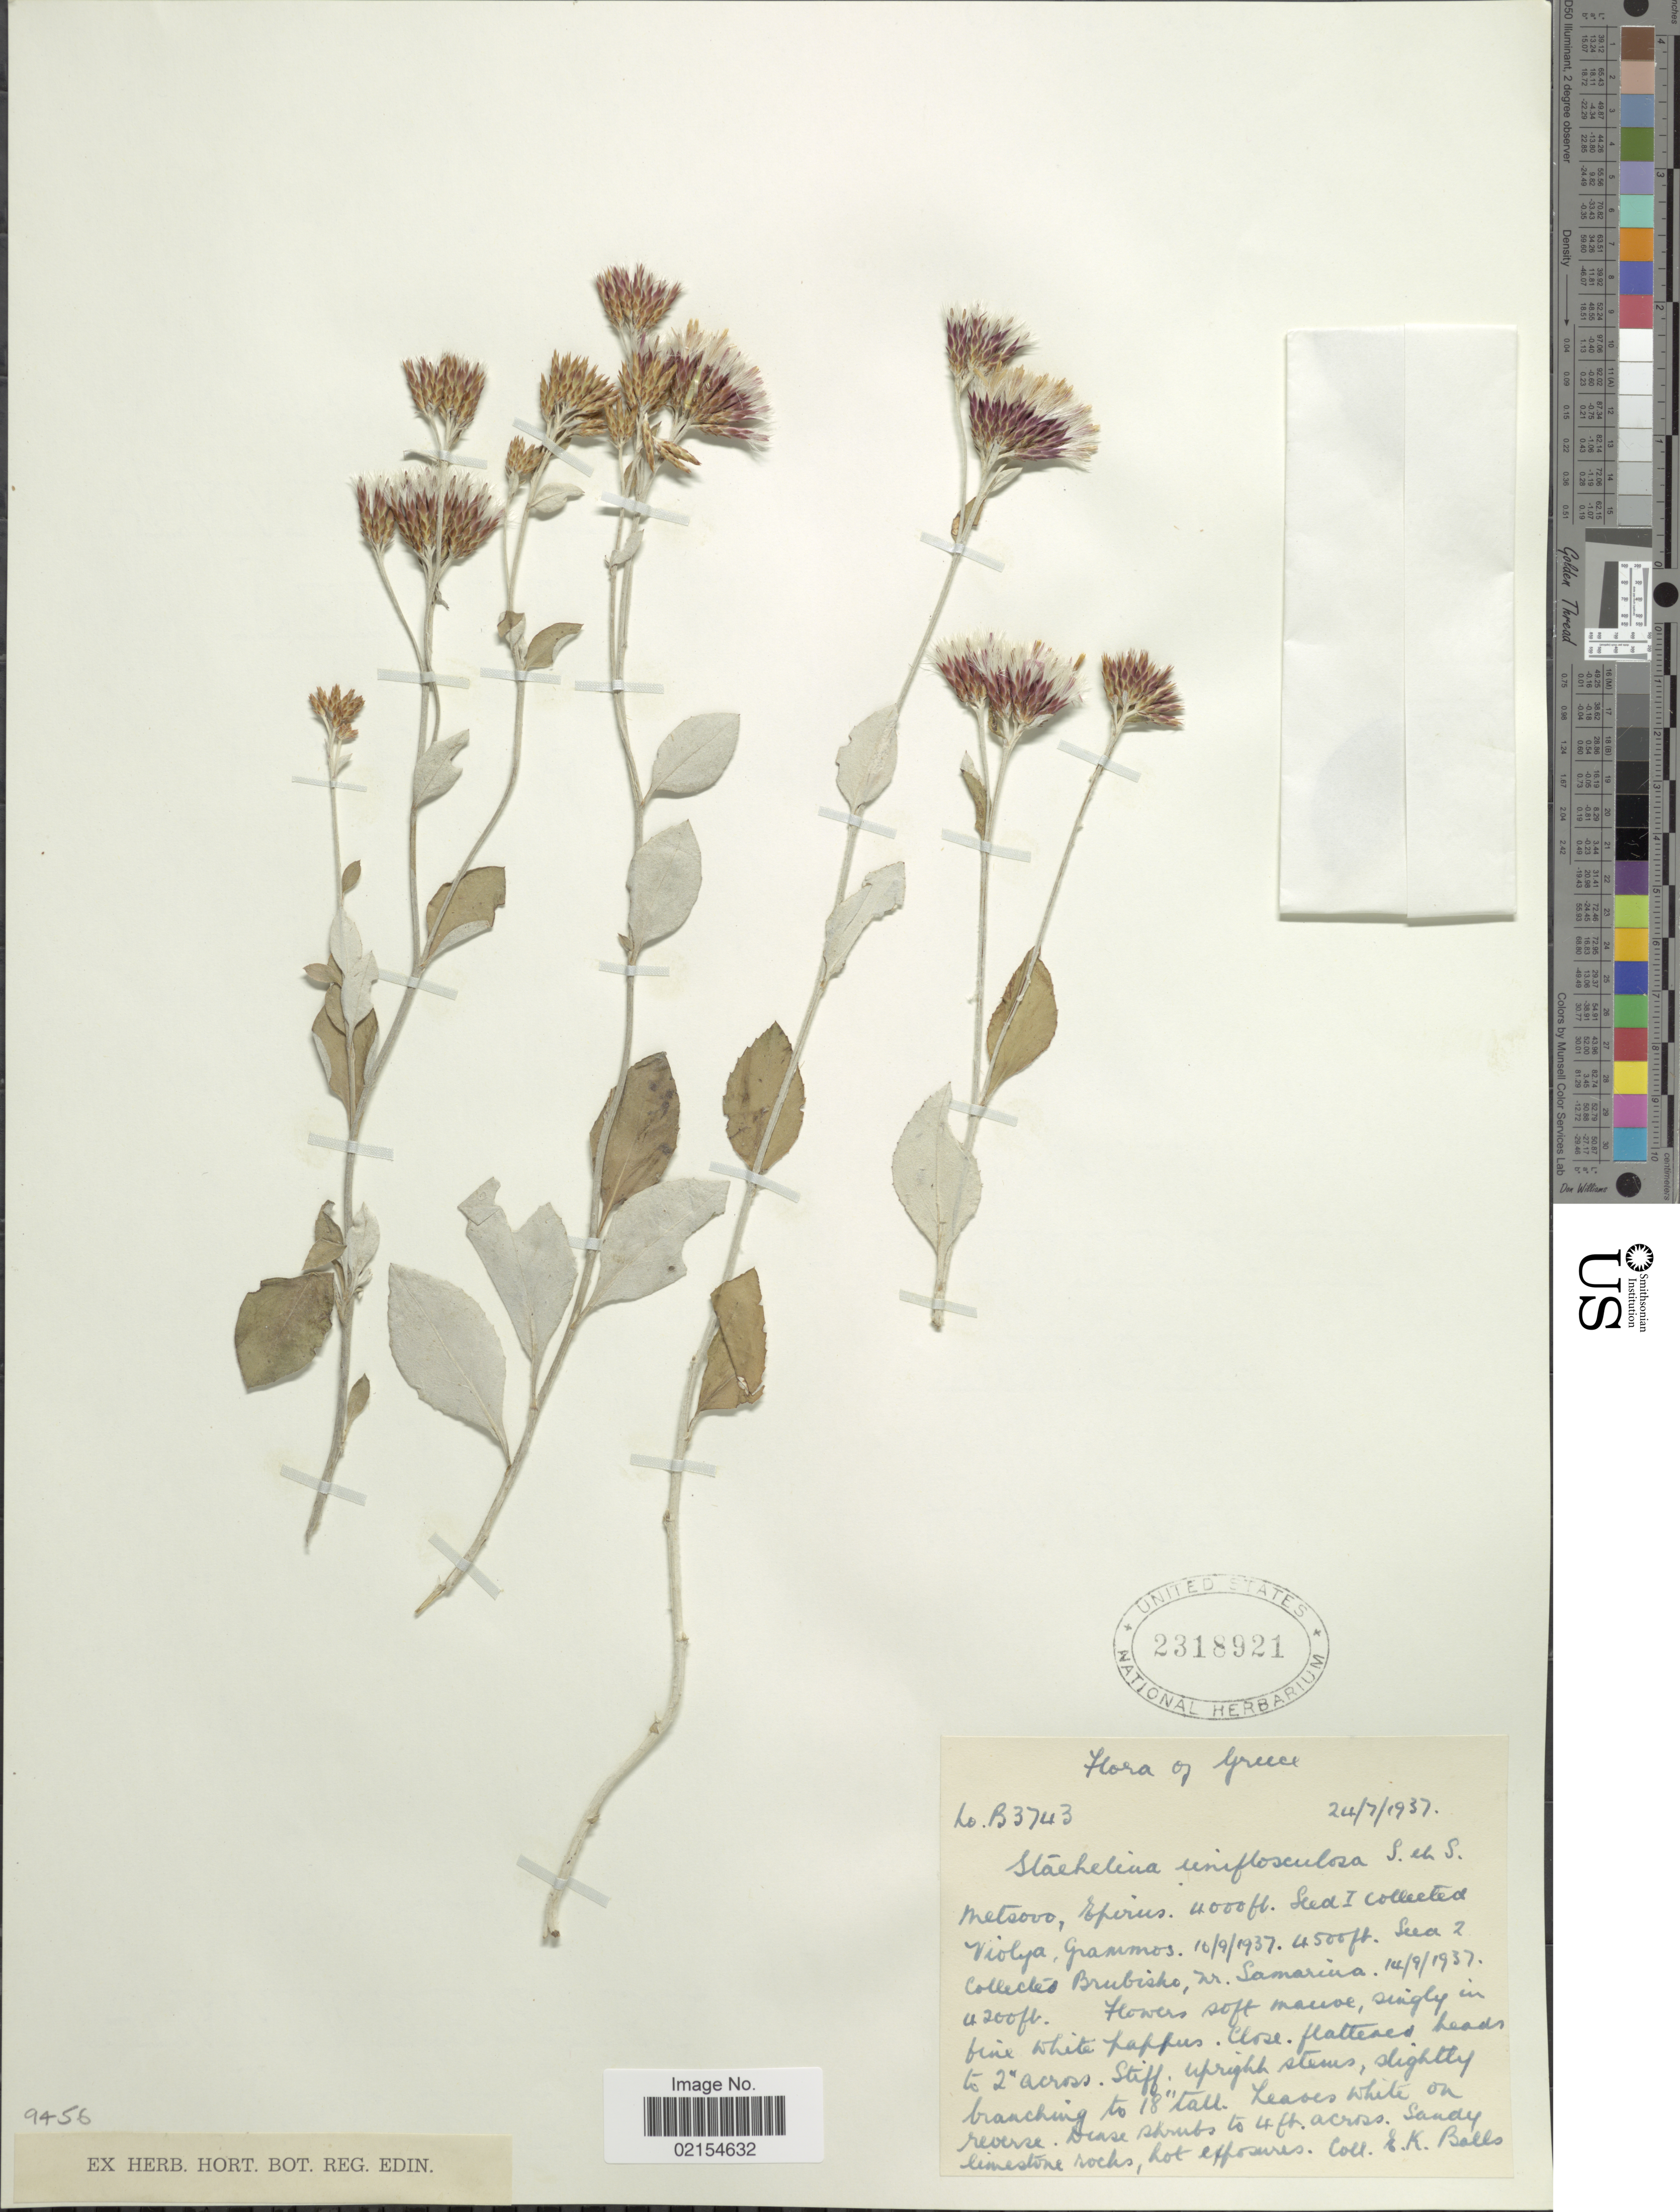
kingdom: Plantae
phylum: Tracheophyta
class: Magnoliopsida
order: Asterales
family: Asteraceae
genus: Staehelina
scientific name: Staehelina uniflosculosa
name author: Sibth. & Sm.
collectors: E. K. Balls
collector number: B 3743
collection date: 1937-07-24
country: Greece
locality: Metsovo, Epirus. Seed 1 collected Violya, Grammos. Seed 2 collected nr. Samarina.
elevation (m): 1280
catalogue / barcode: US 2318921